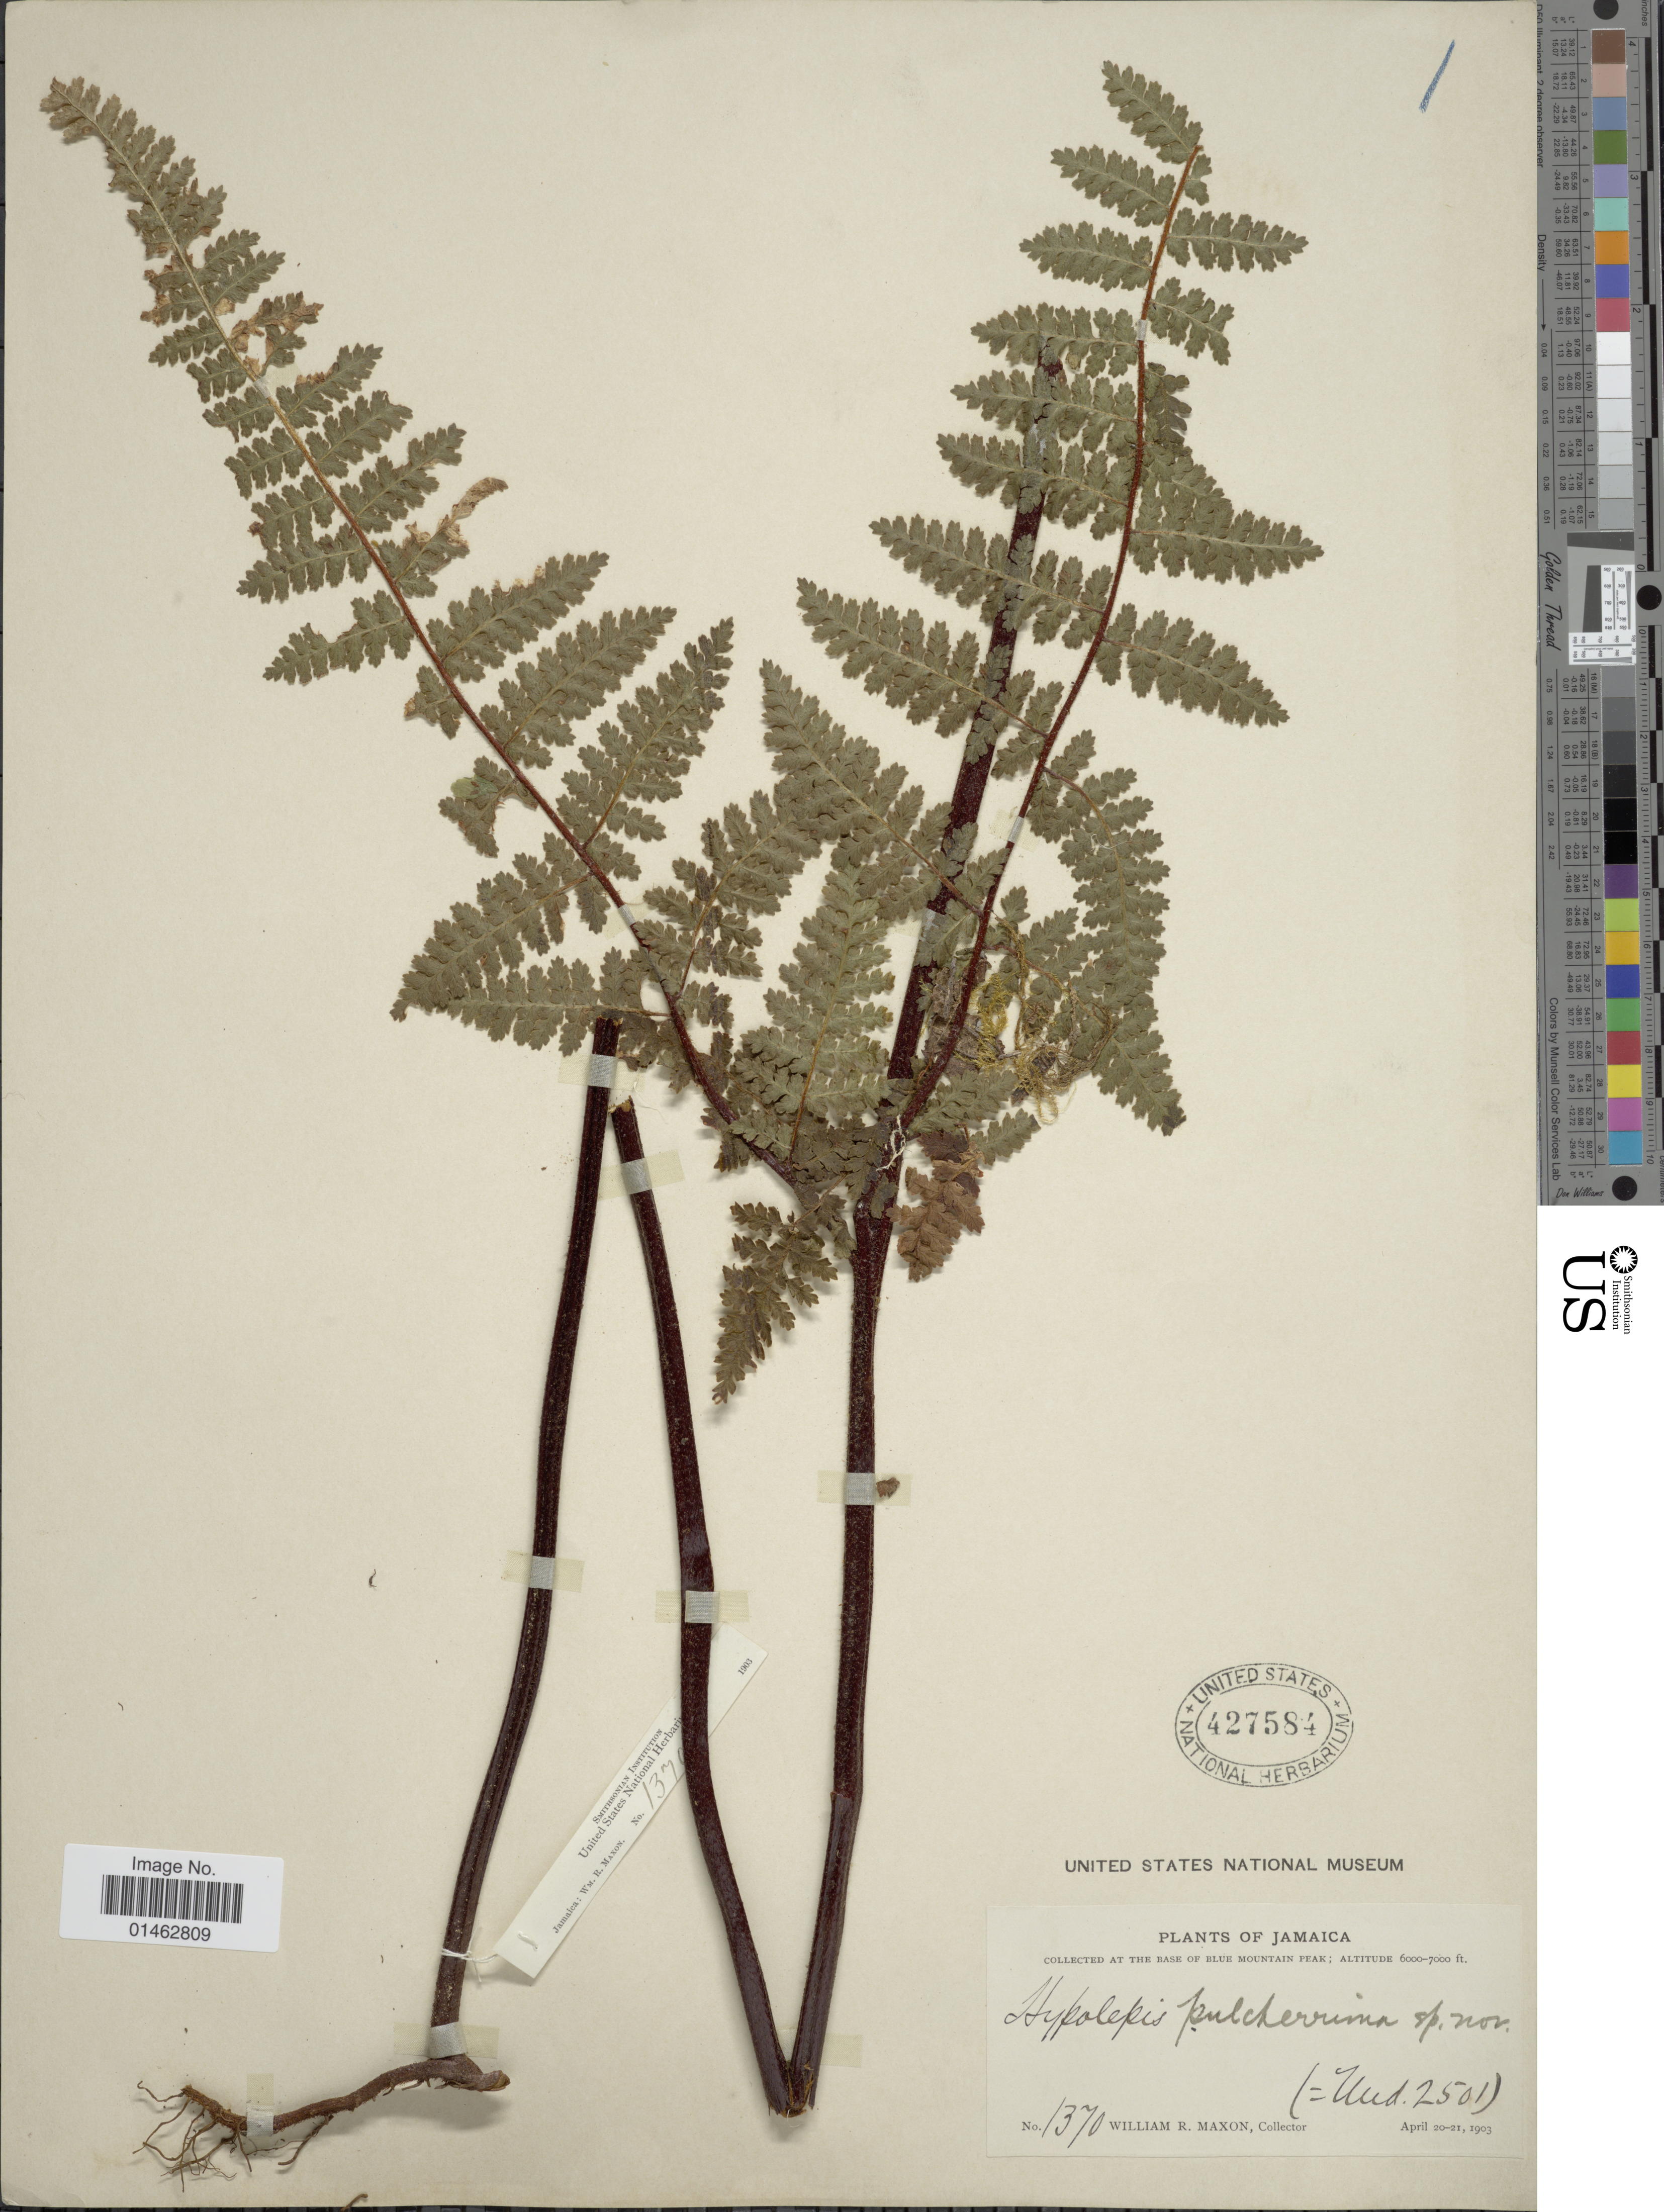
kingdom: Plantae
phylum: Tracheophyta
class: Polypodiopsida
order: Polypodiales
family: Dennstaedtiaceae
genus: Hypolepis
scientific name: Hypolepis pulcherrima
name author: Underw. & Maxon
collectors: W. R. Maxon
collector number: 1370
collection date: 1903-04-20/1903-04-21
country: Jamaica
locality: At the base of Blue Mountain Peak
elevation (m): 1829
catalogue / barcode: US 427584